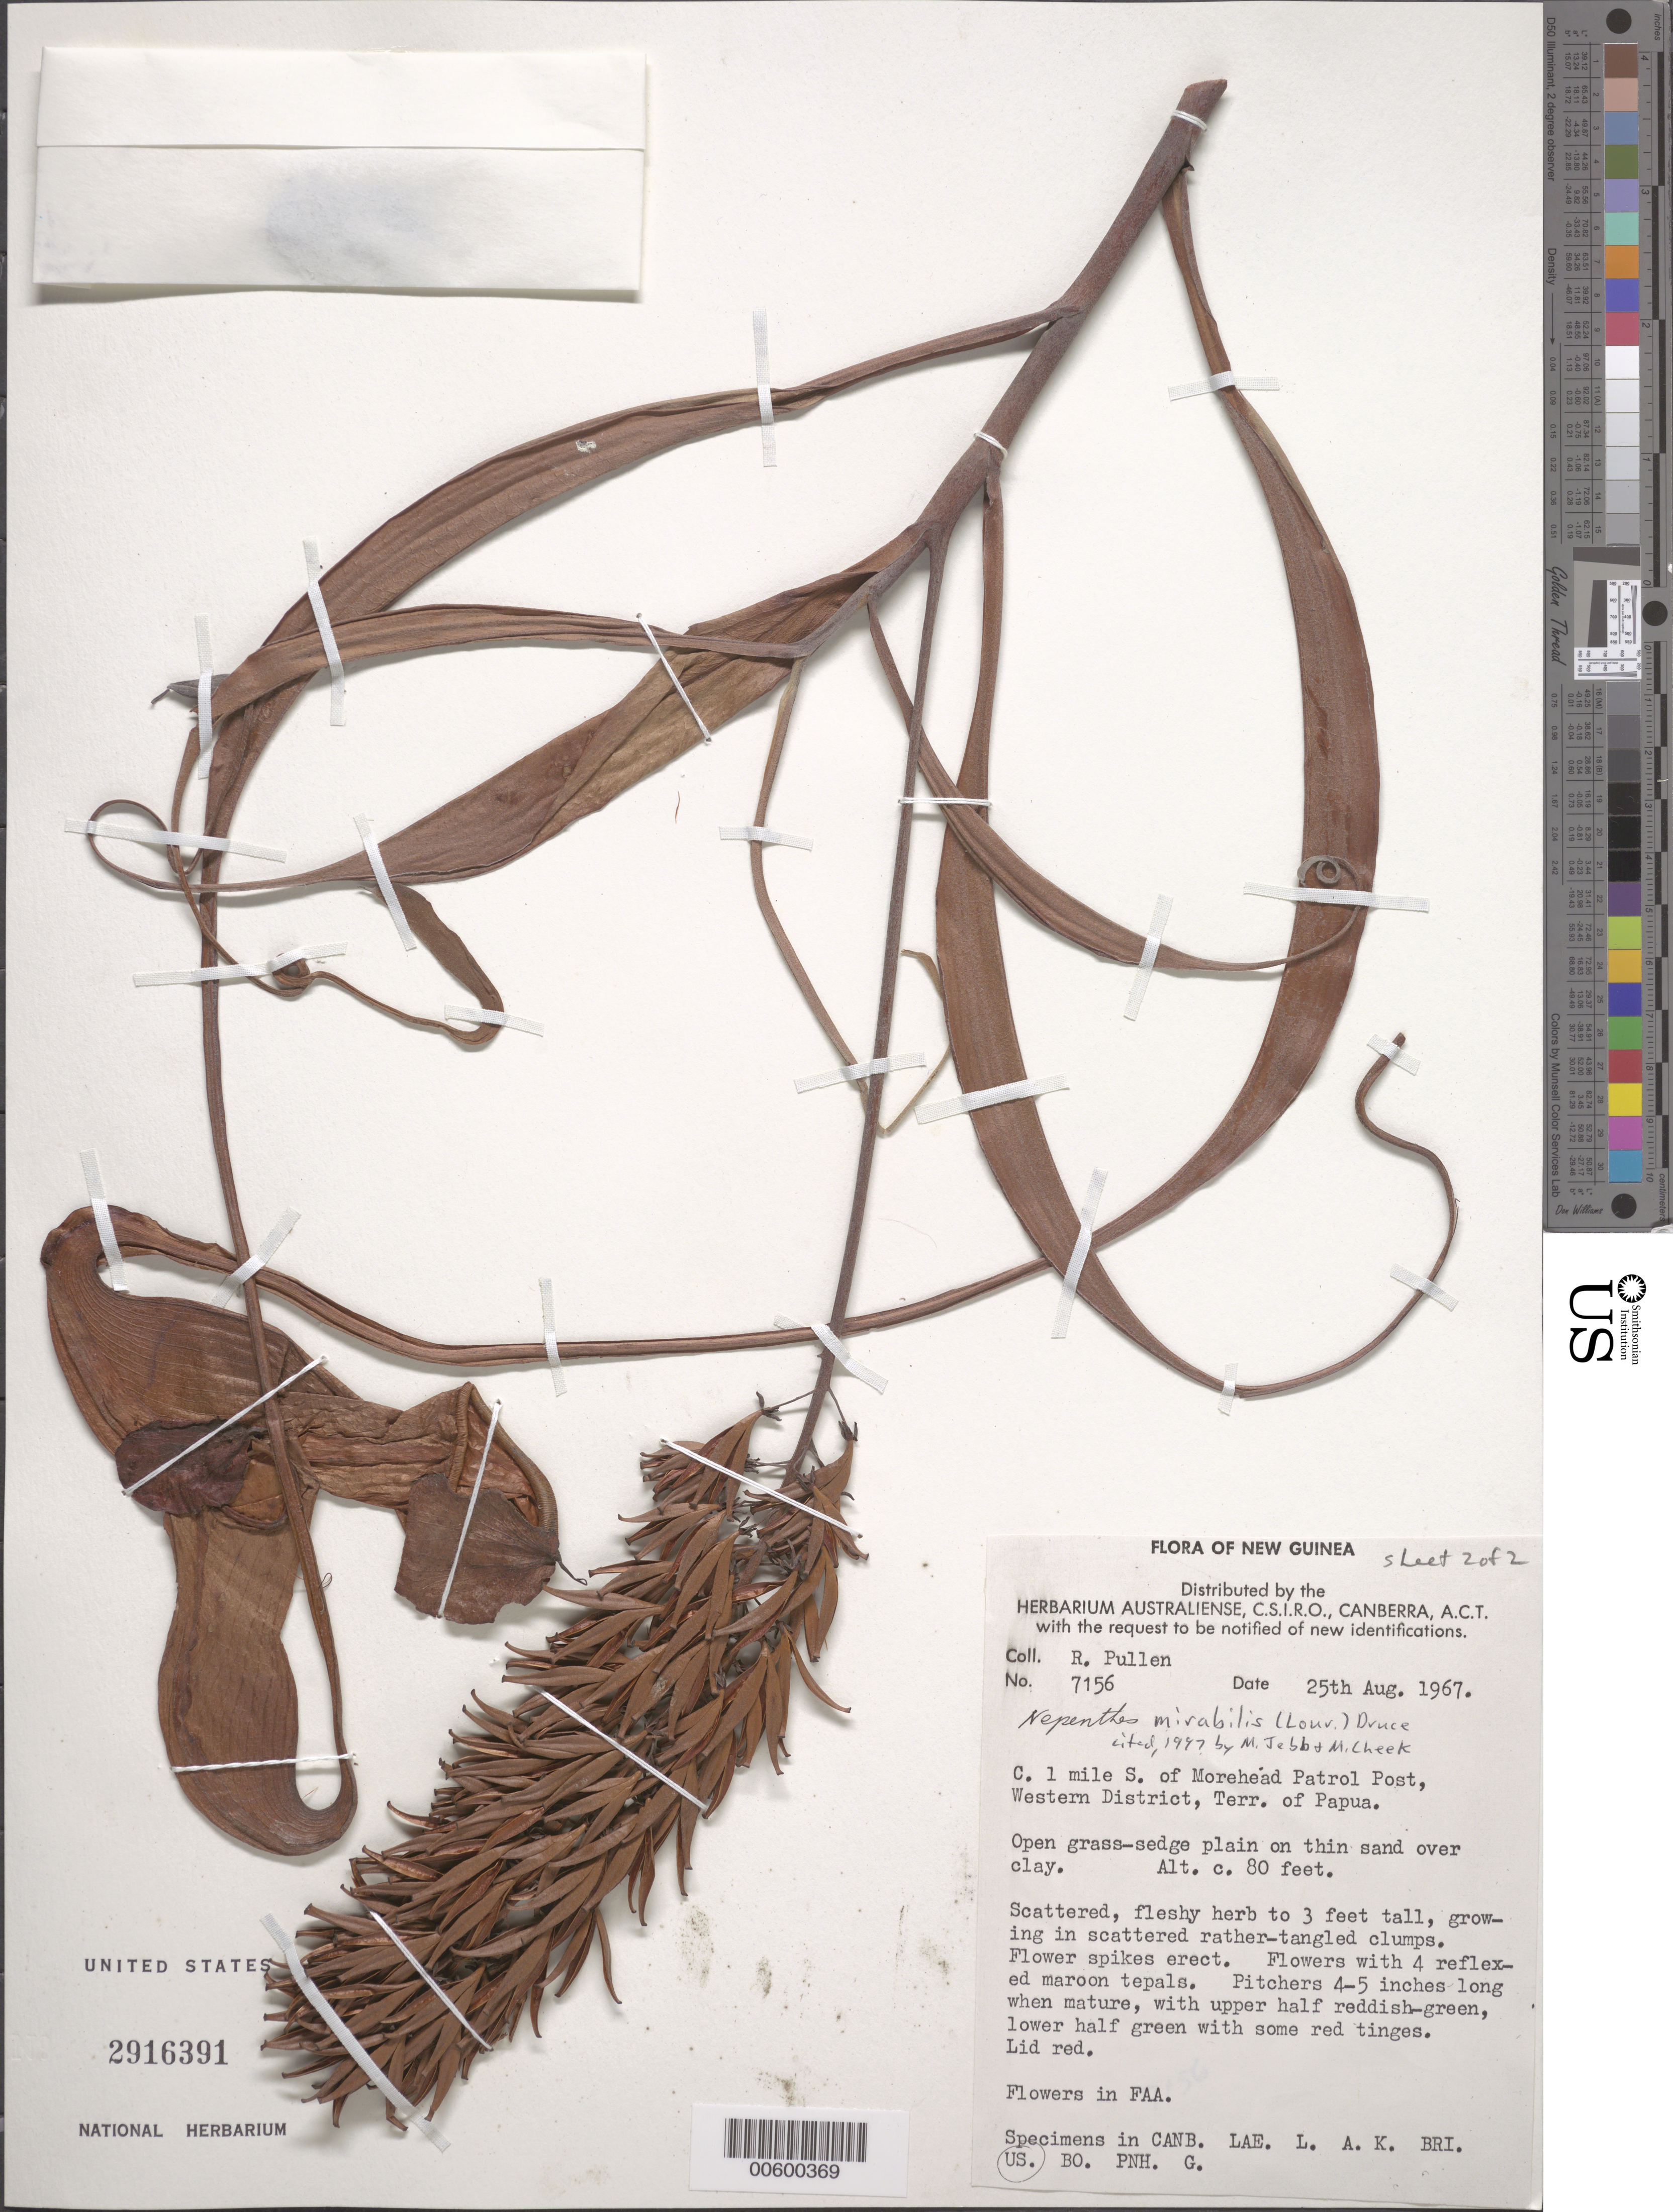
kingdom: Plantae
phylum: Tracheophyta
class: Magnoliopsida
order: Caryophyllales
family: Nepenthaceae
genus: Nepenthes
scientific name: Nepenthes mirabilis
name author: (Lour.) Druce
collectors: R. Pullen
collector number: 7156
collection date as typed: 25 Aug 1967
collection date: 1967-08-25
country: Papua New Guinea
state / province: Western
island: New Guinea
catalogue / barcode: US 2916391